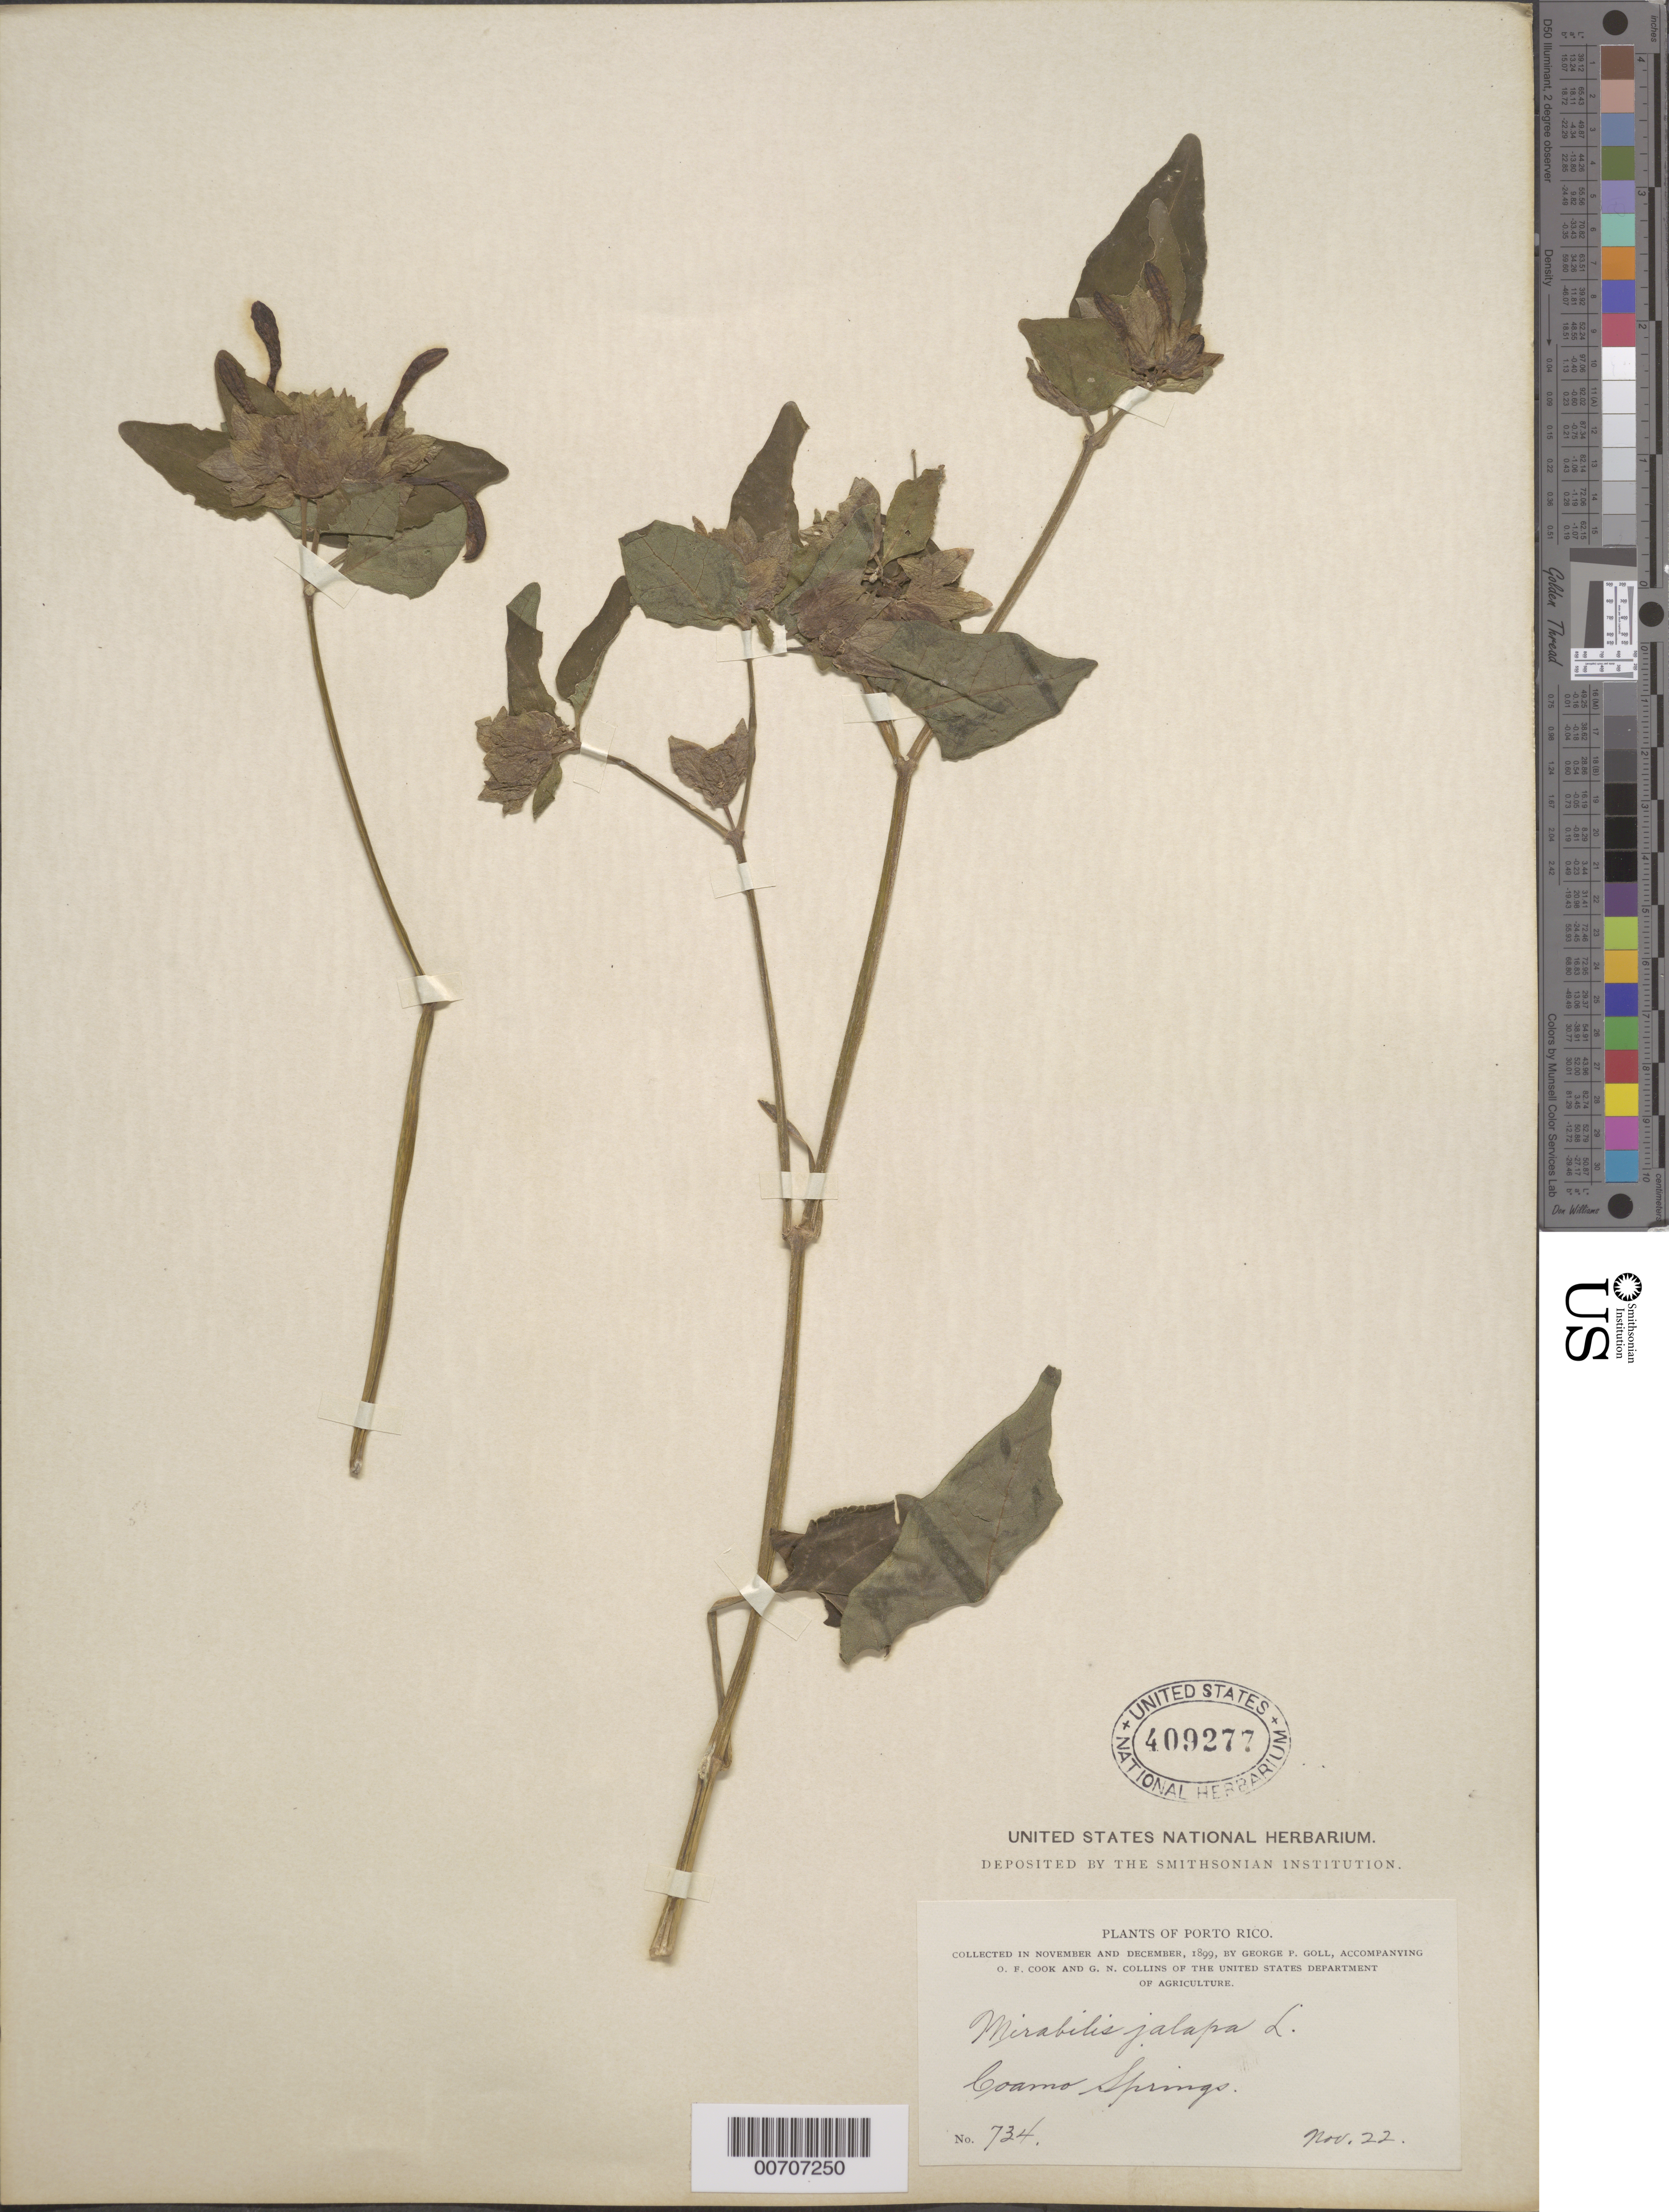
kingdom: Plantae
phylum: Tracheophyta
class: Magnoliopsida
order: Caryophyllales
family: Nyctaginaceae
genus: Mirabilis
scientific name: Mirabilis jalapa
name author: L.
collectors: G. Goll, O. F. Cook & G. Collins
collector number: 734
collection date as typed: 22 Nov 1899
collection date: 1899-11-22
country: Puerto Rico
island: Greater Antilles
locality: Coamo Springs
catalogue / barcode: US 409277